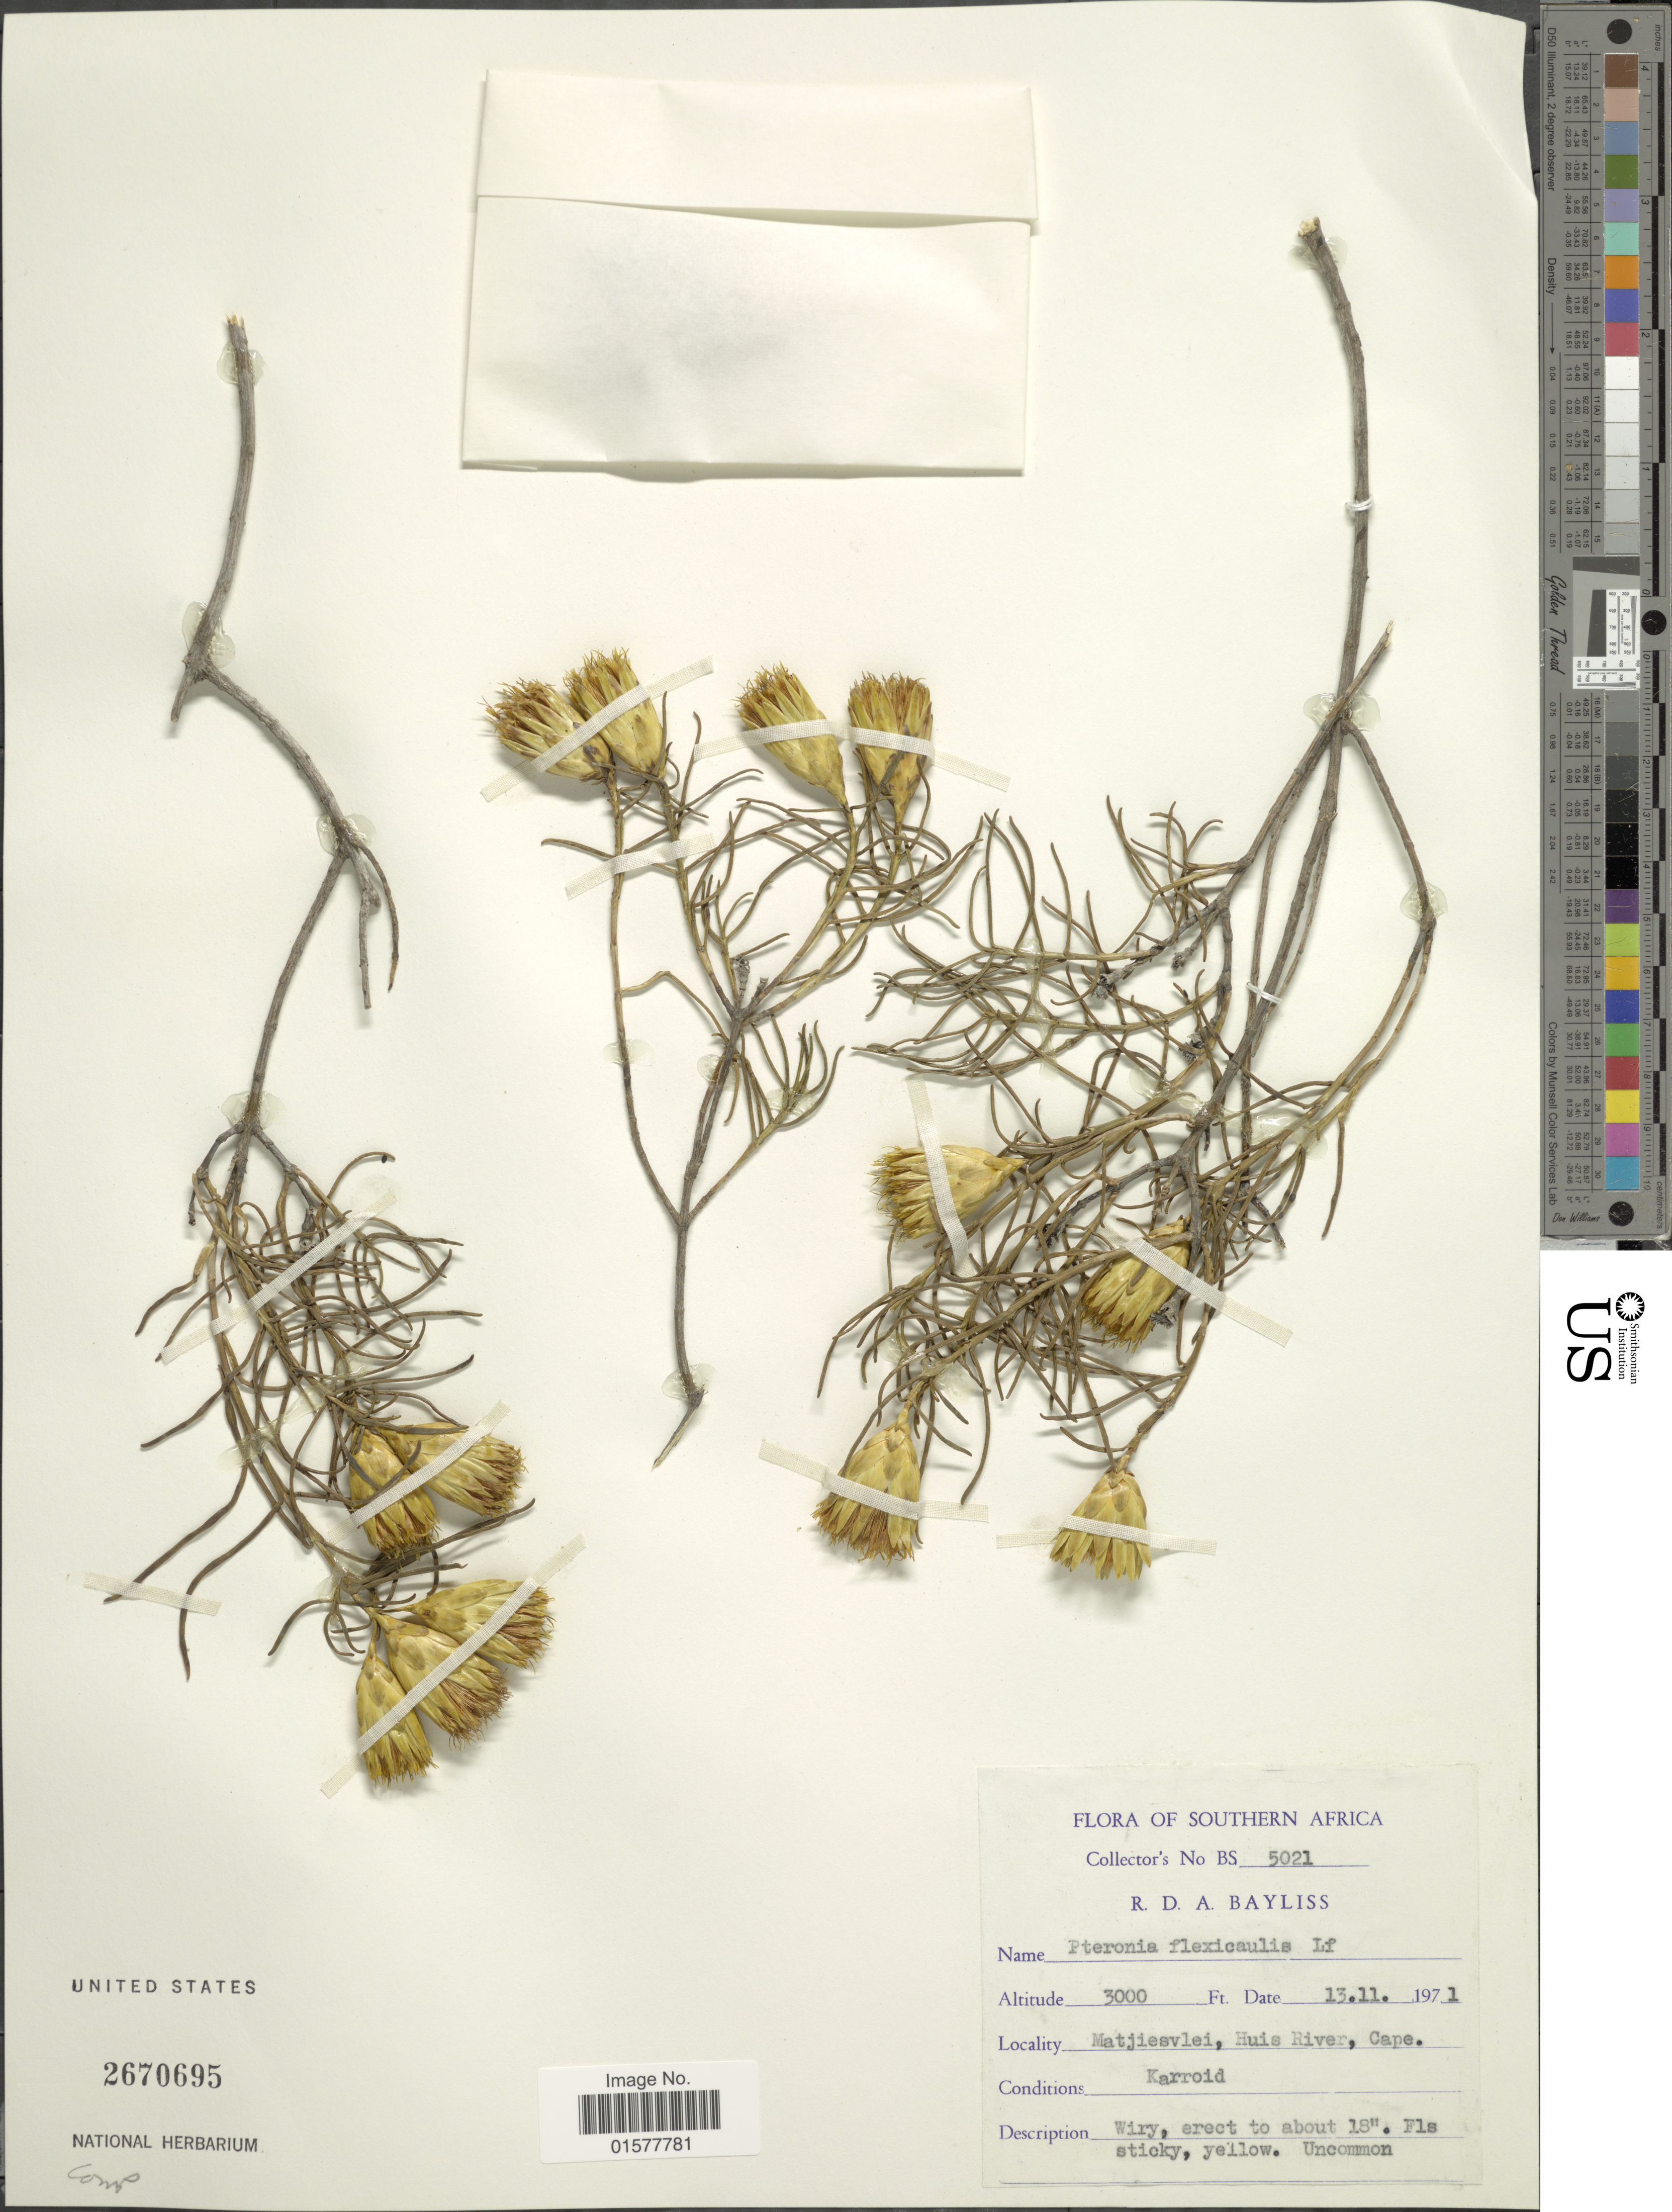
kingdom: Plantae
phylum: Tracheophyta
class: Magnoliopsida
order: Asterales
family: Asteraceae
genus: Pteronia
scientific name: Pteronia fasciculata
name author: L. f.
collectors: R. Bayliss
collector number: BS 5021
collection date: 1971-11-13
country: South Africa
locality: Southern Africa, Matjiesvlei, Huis River, Cape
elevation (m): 914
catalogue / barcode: US 2670695